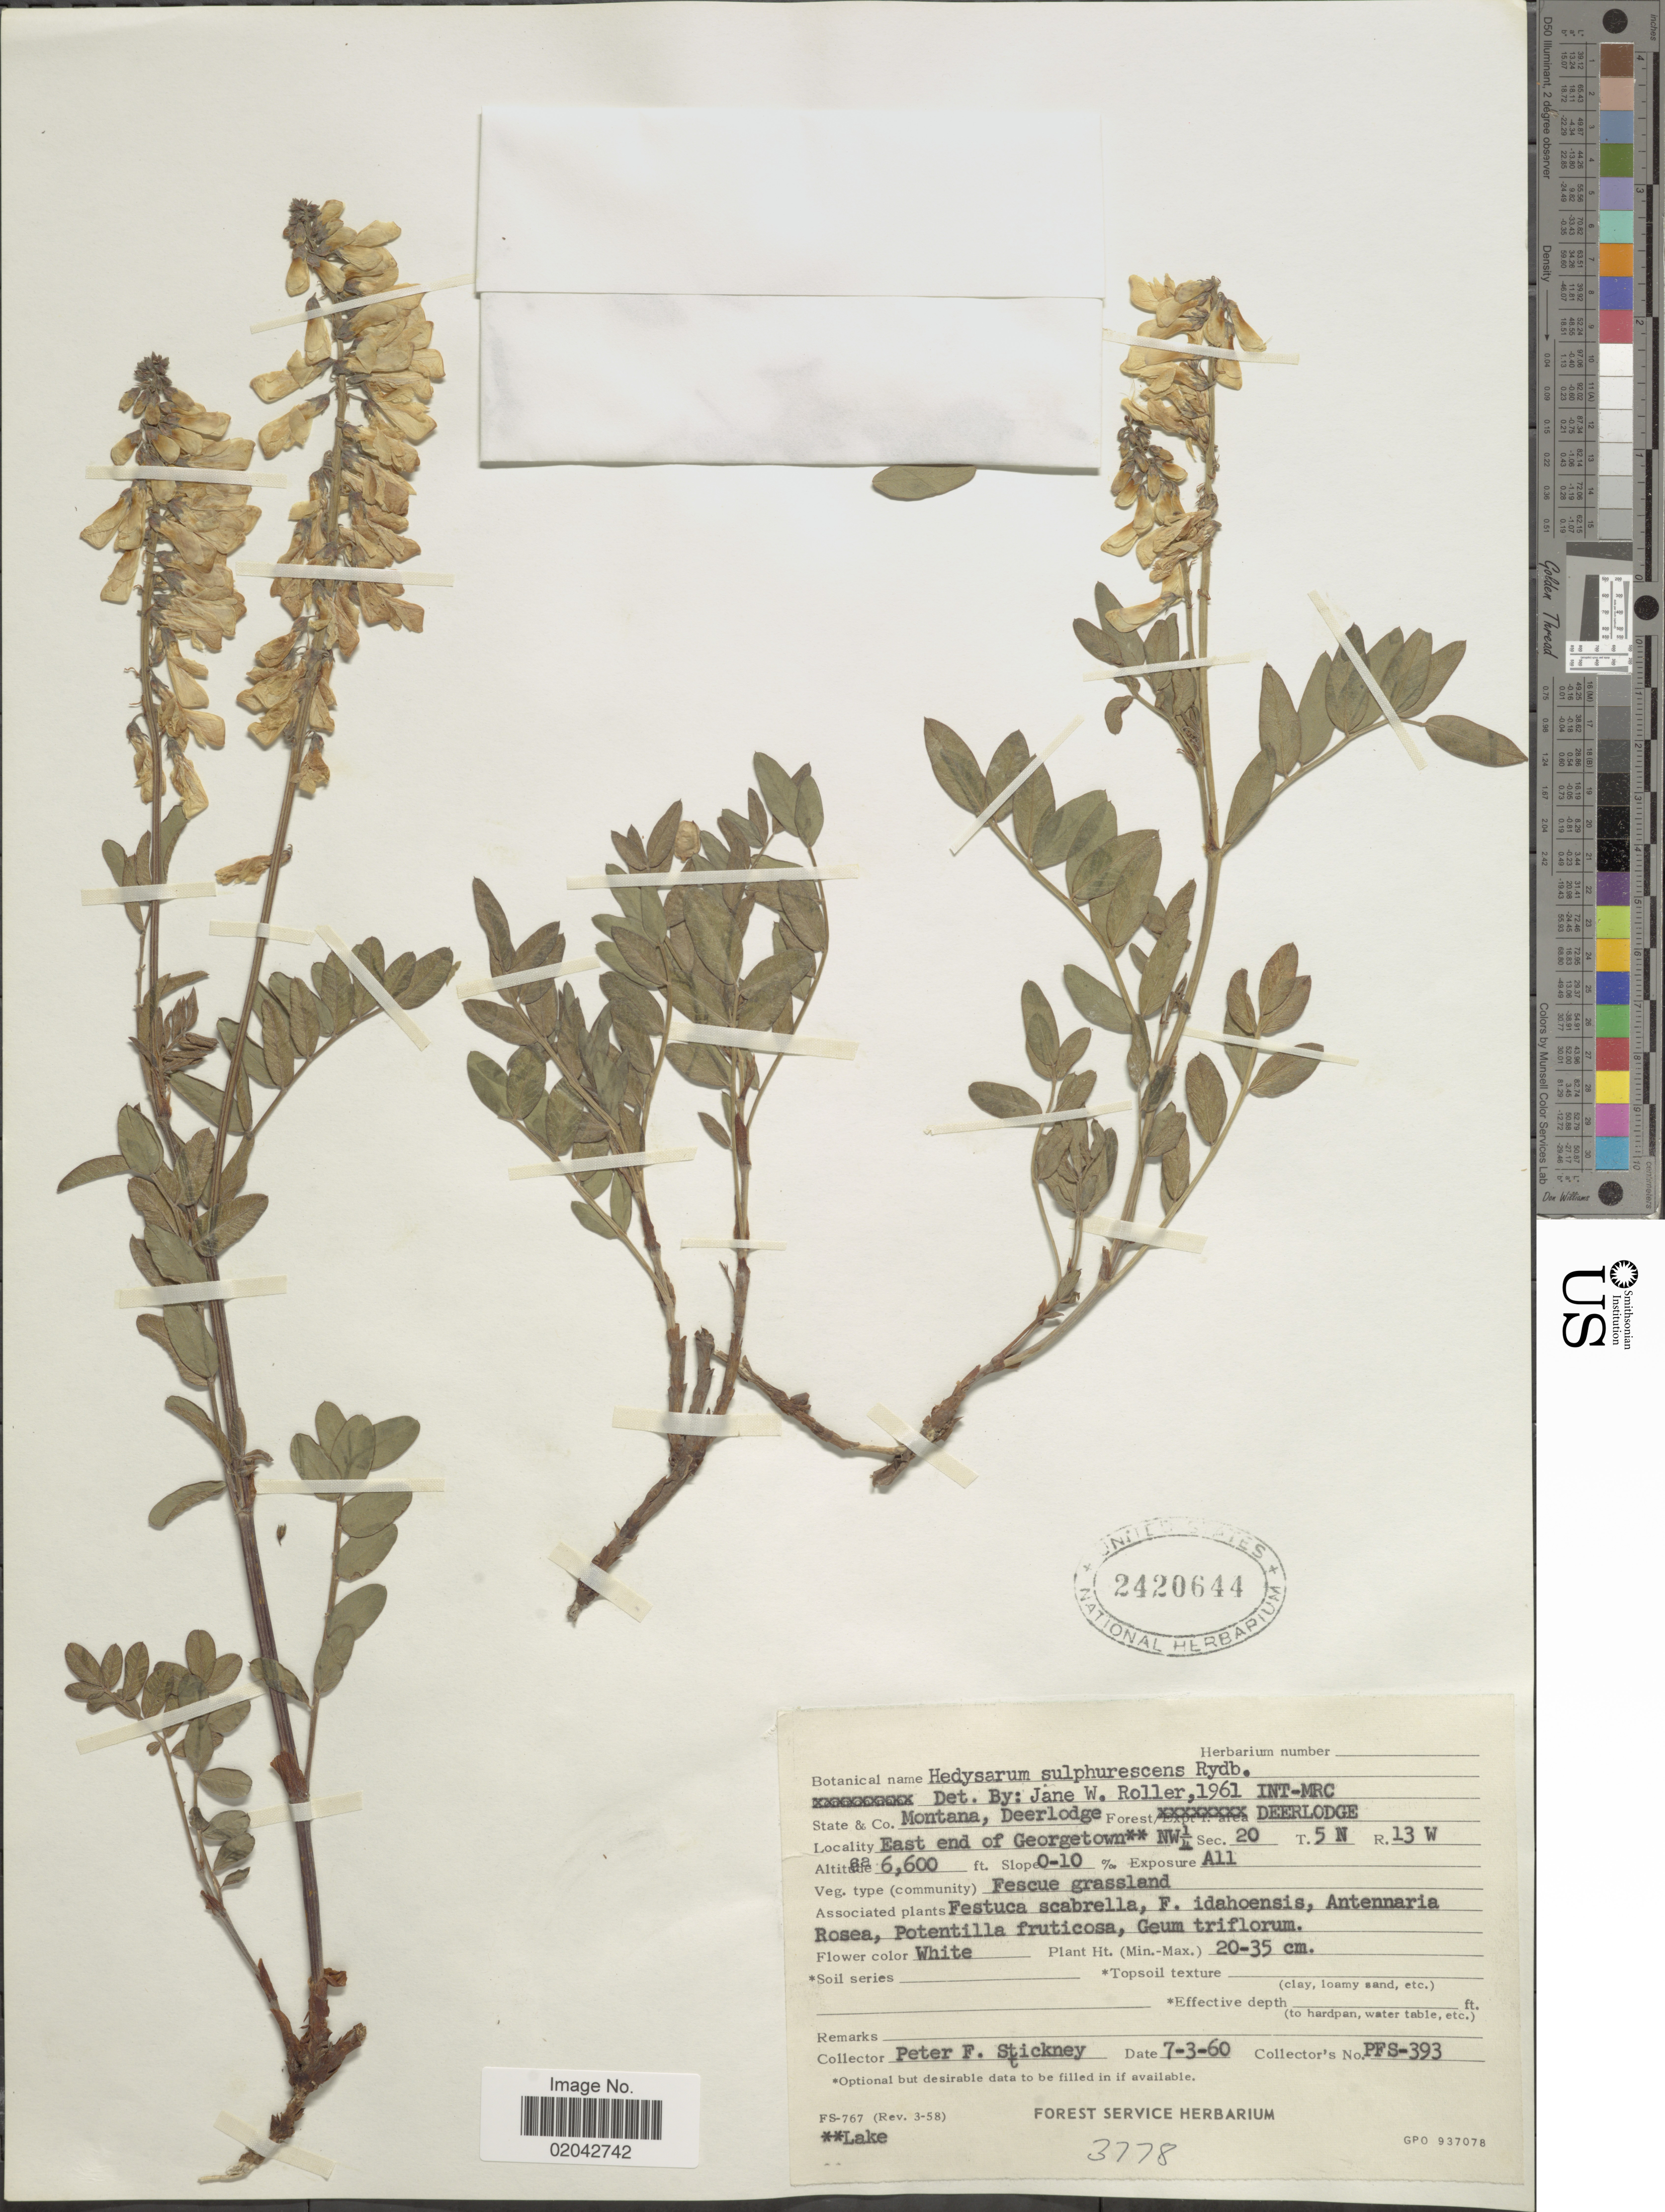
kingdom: Plantae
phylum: Tracheophyta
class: Magnoliopsida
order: Fabales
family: Fabaceae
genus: Hedysarum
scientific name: Hedysarum sulphurescens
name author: Rydb.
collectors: P. Stickney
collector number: PFS-393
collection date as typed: Transcribed d/m/y: 3/7/60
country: United States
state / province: Montana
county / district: Deer Lodge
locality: Deerlodge, East end of Georgetown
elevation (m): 2012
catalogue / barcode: US 2420644